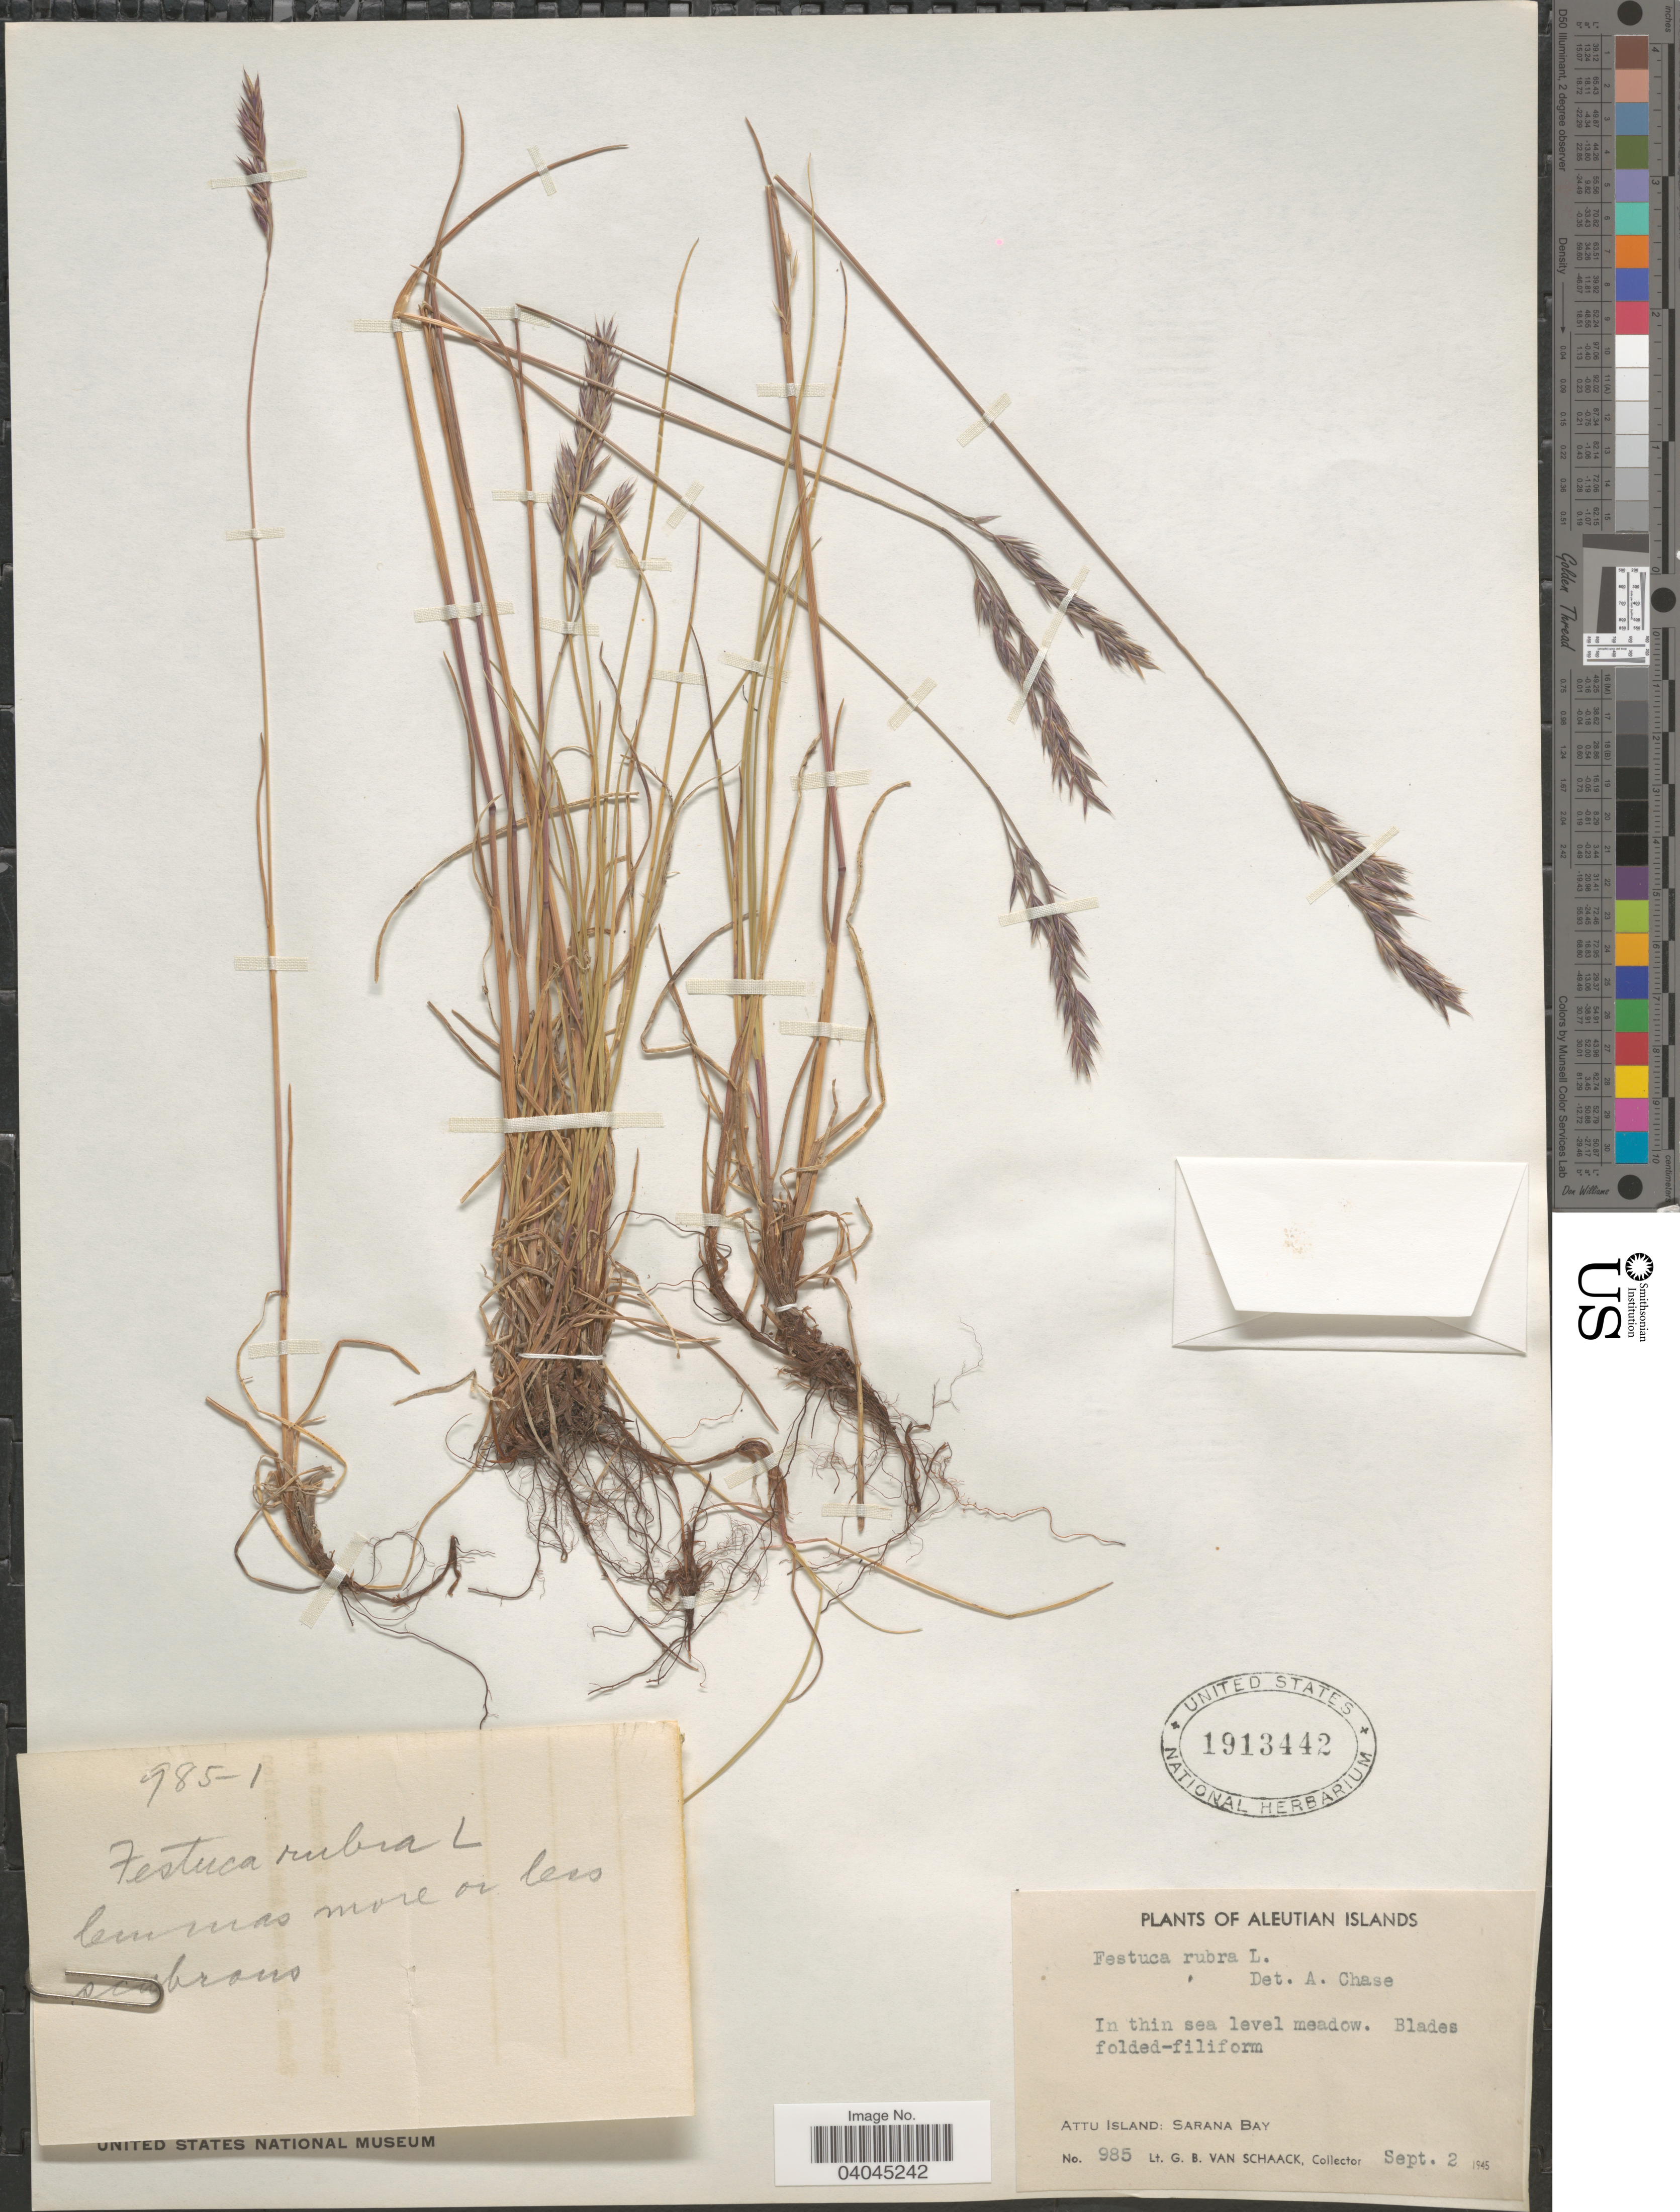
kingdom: Plantae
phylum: Tracheophyta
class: Liliopsida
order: Poales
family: Poaceae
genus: Festuca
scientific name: Festuca rubra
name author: L.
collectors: G. Van Schaack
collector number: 985-1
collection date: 1945-09-02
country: United States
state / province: Alaska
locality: Aleutian Islands. In thin sea level meadow. Attu Island: Sarana Bay.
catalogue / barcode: US 1913442